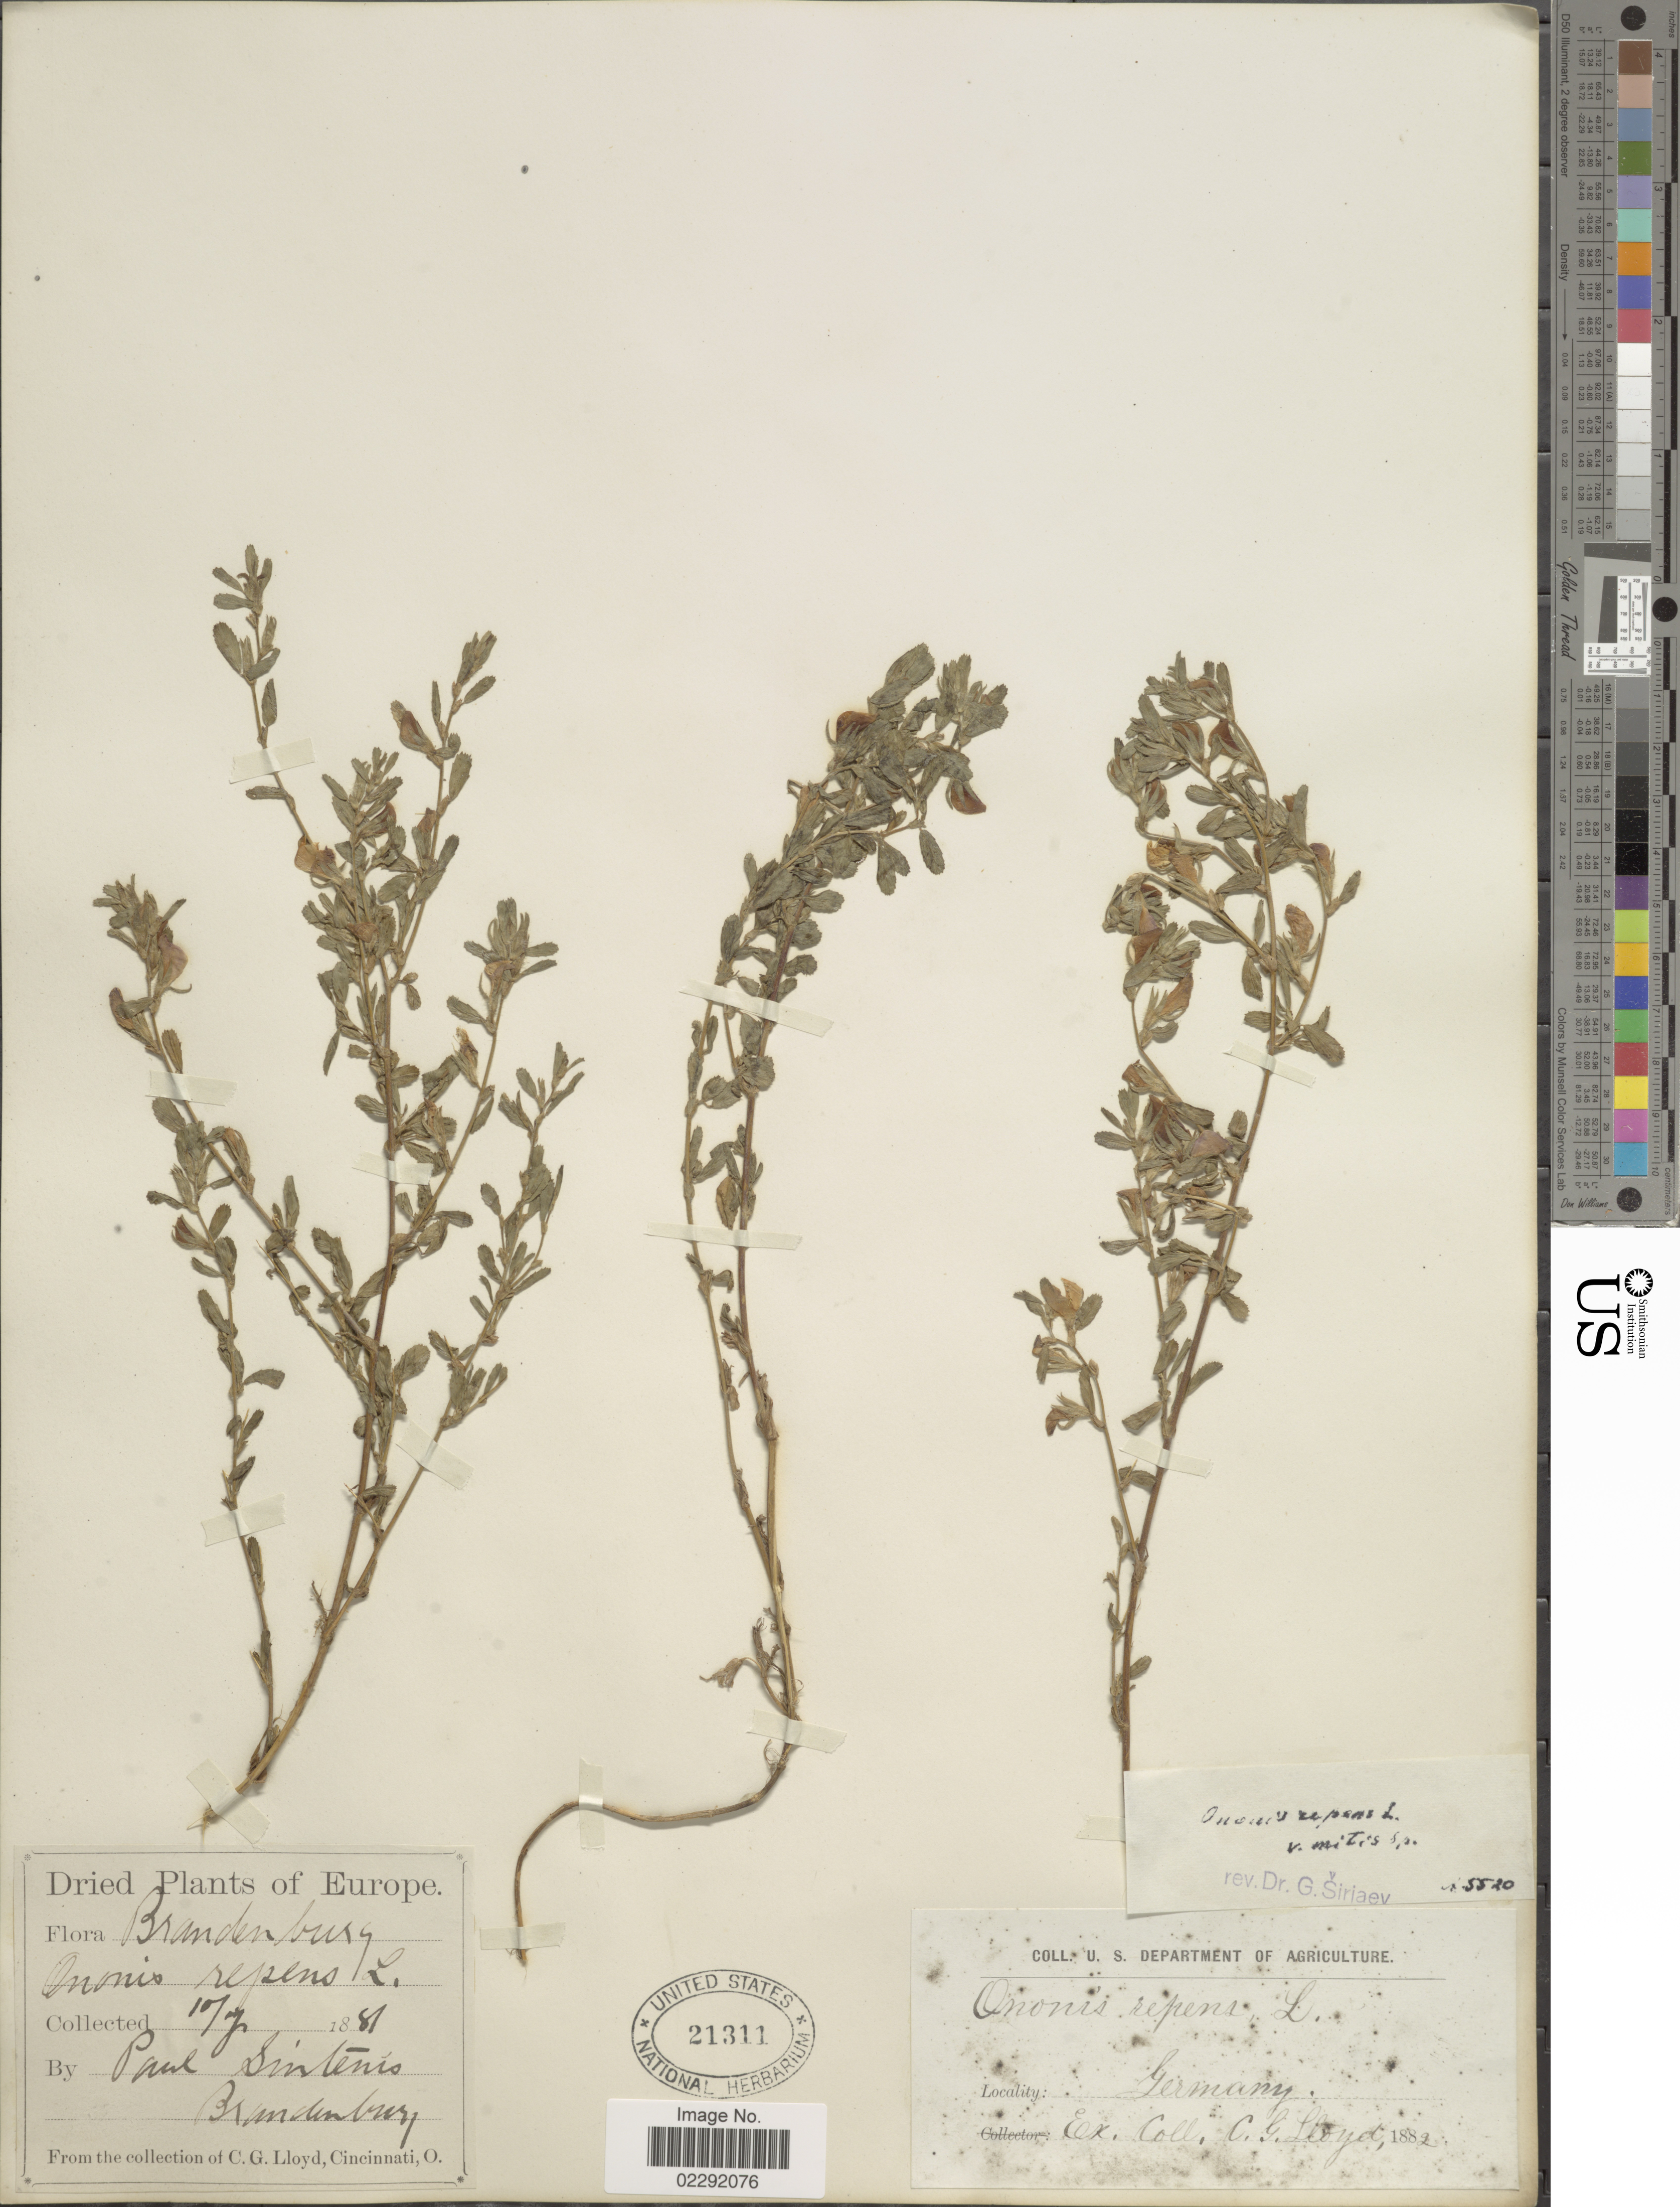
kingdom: Plantae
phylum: Tracheophyta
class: Magnoliopsida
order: Fabales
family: Fabaceae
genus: Ononis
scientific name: Ononis repens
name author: L.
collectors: P. Sintenis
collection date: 1881-07-10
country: Germany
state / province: Brandenburg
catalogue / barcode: US 21311